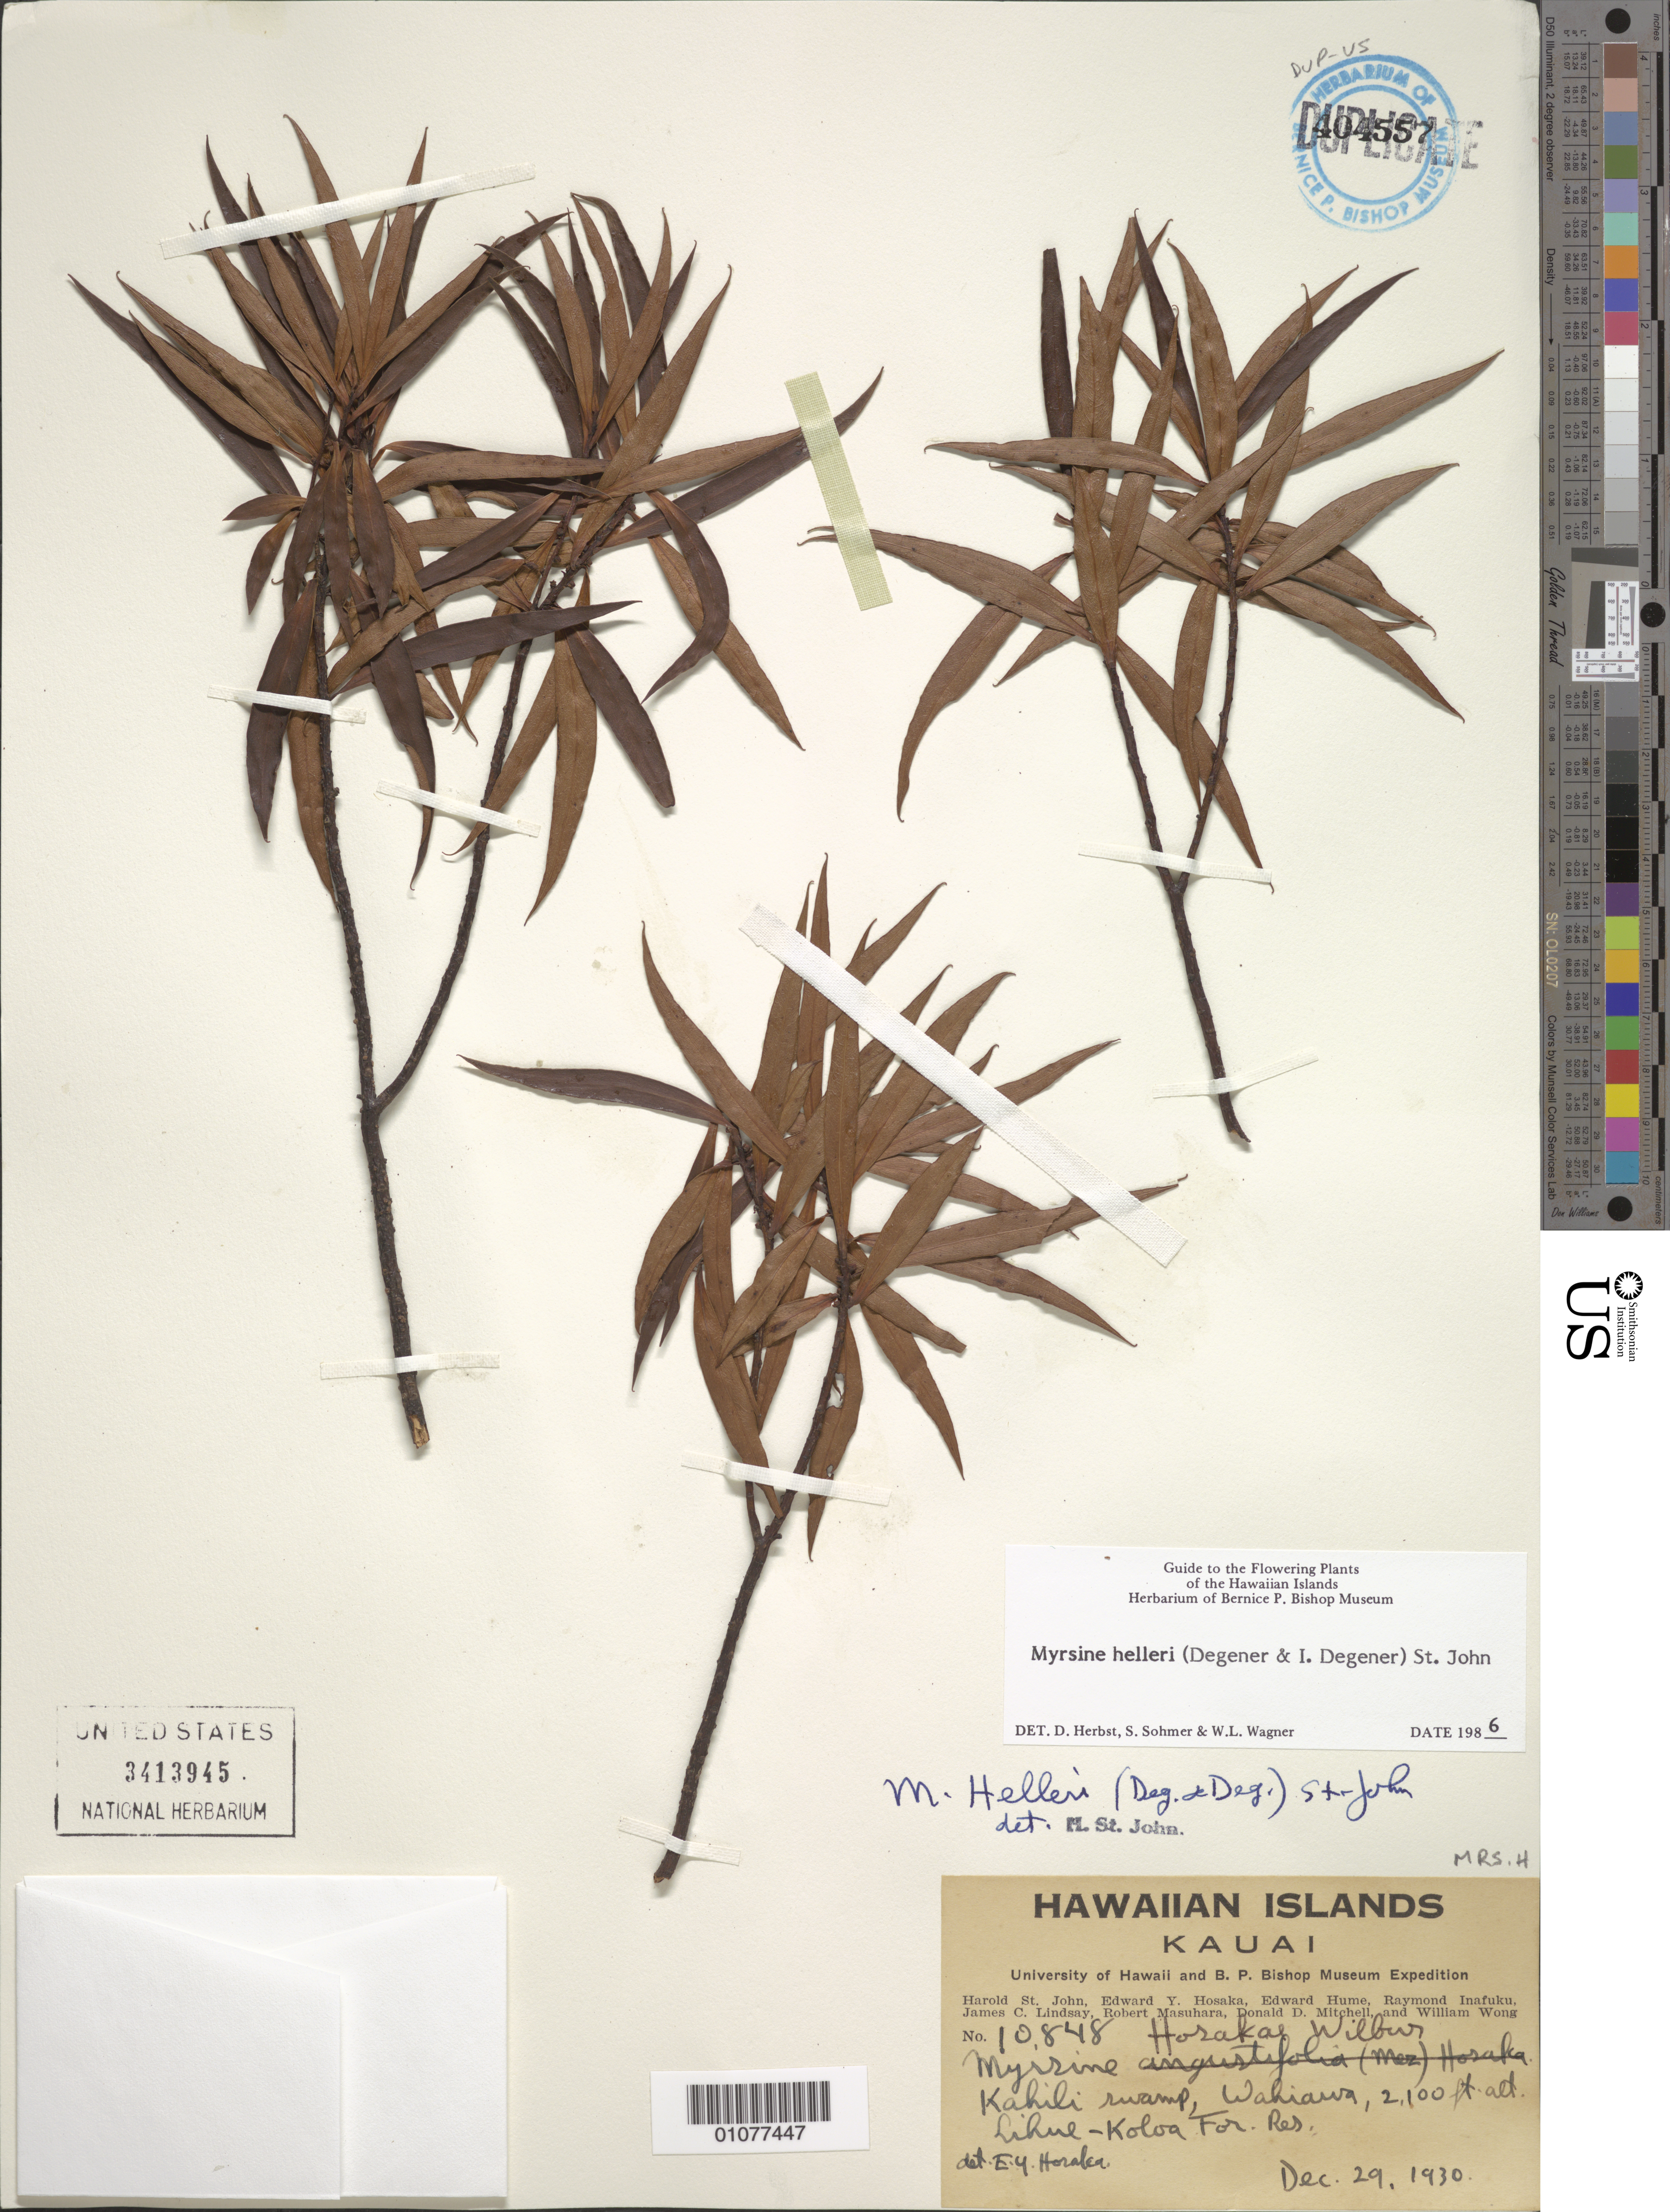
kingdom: Plantae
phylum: Tracheophyta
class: Magnoliopsida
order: Ericales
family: Primulaceae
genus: Myrsine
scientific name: Myrsine helleri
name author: (O. Deg. & I. Deg.) H. St. John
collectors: H. St. John, E. Y. Hosaka, E. Hume, R. Inafuku, J. Lindsay, R. Masuhara, D. D. Mitchell & W. Wong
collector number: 10848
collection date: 1930-12-29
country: United States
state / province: Hawaii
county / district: Kaui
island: Kaua'i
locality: Wahiawa, Kahili swamp, Lihue-Koloa Forest Reserve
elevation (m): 640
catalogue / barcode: US 3413945